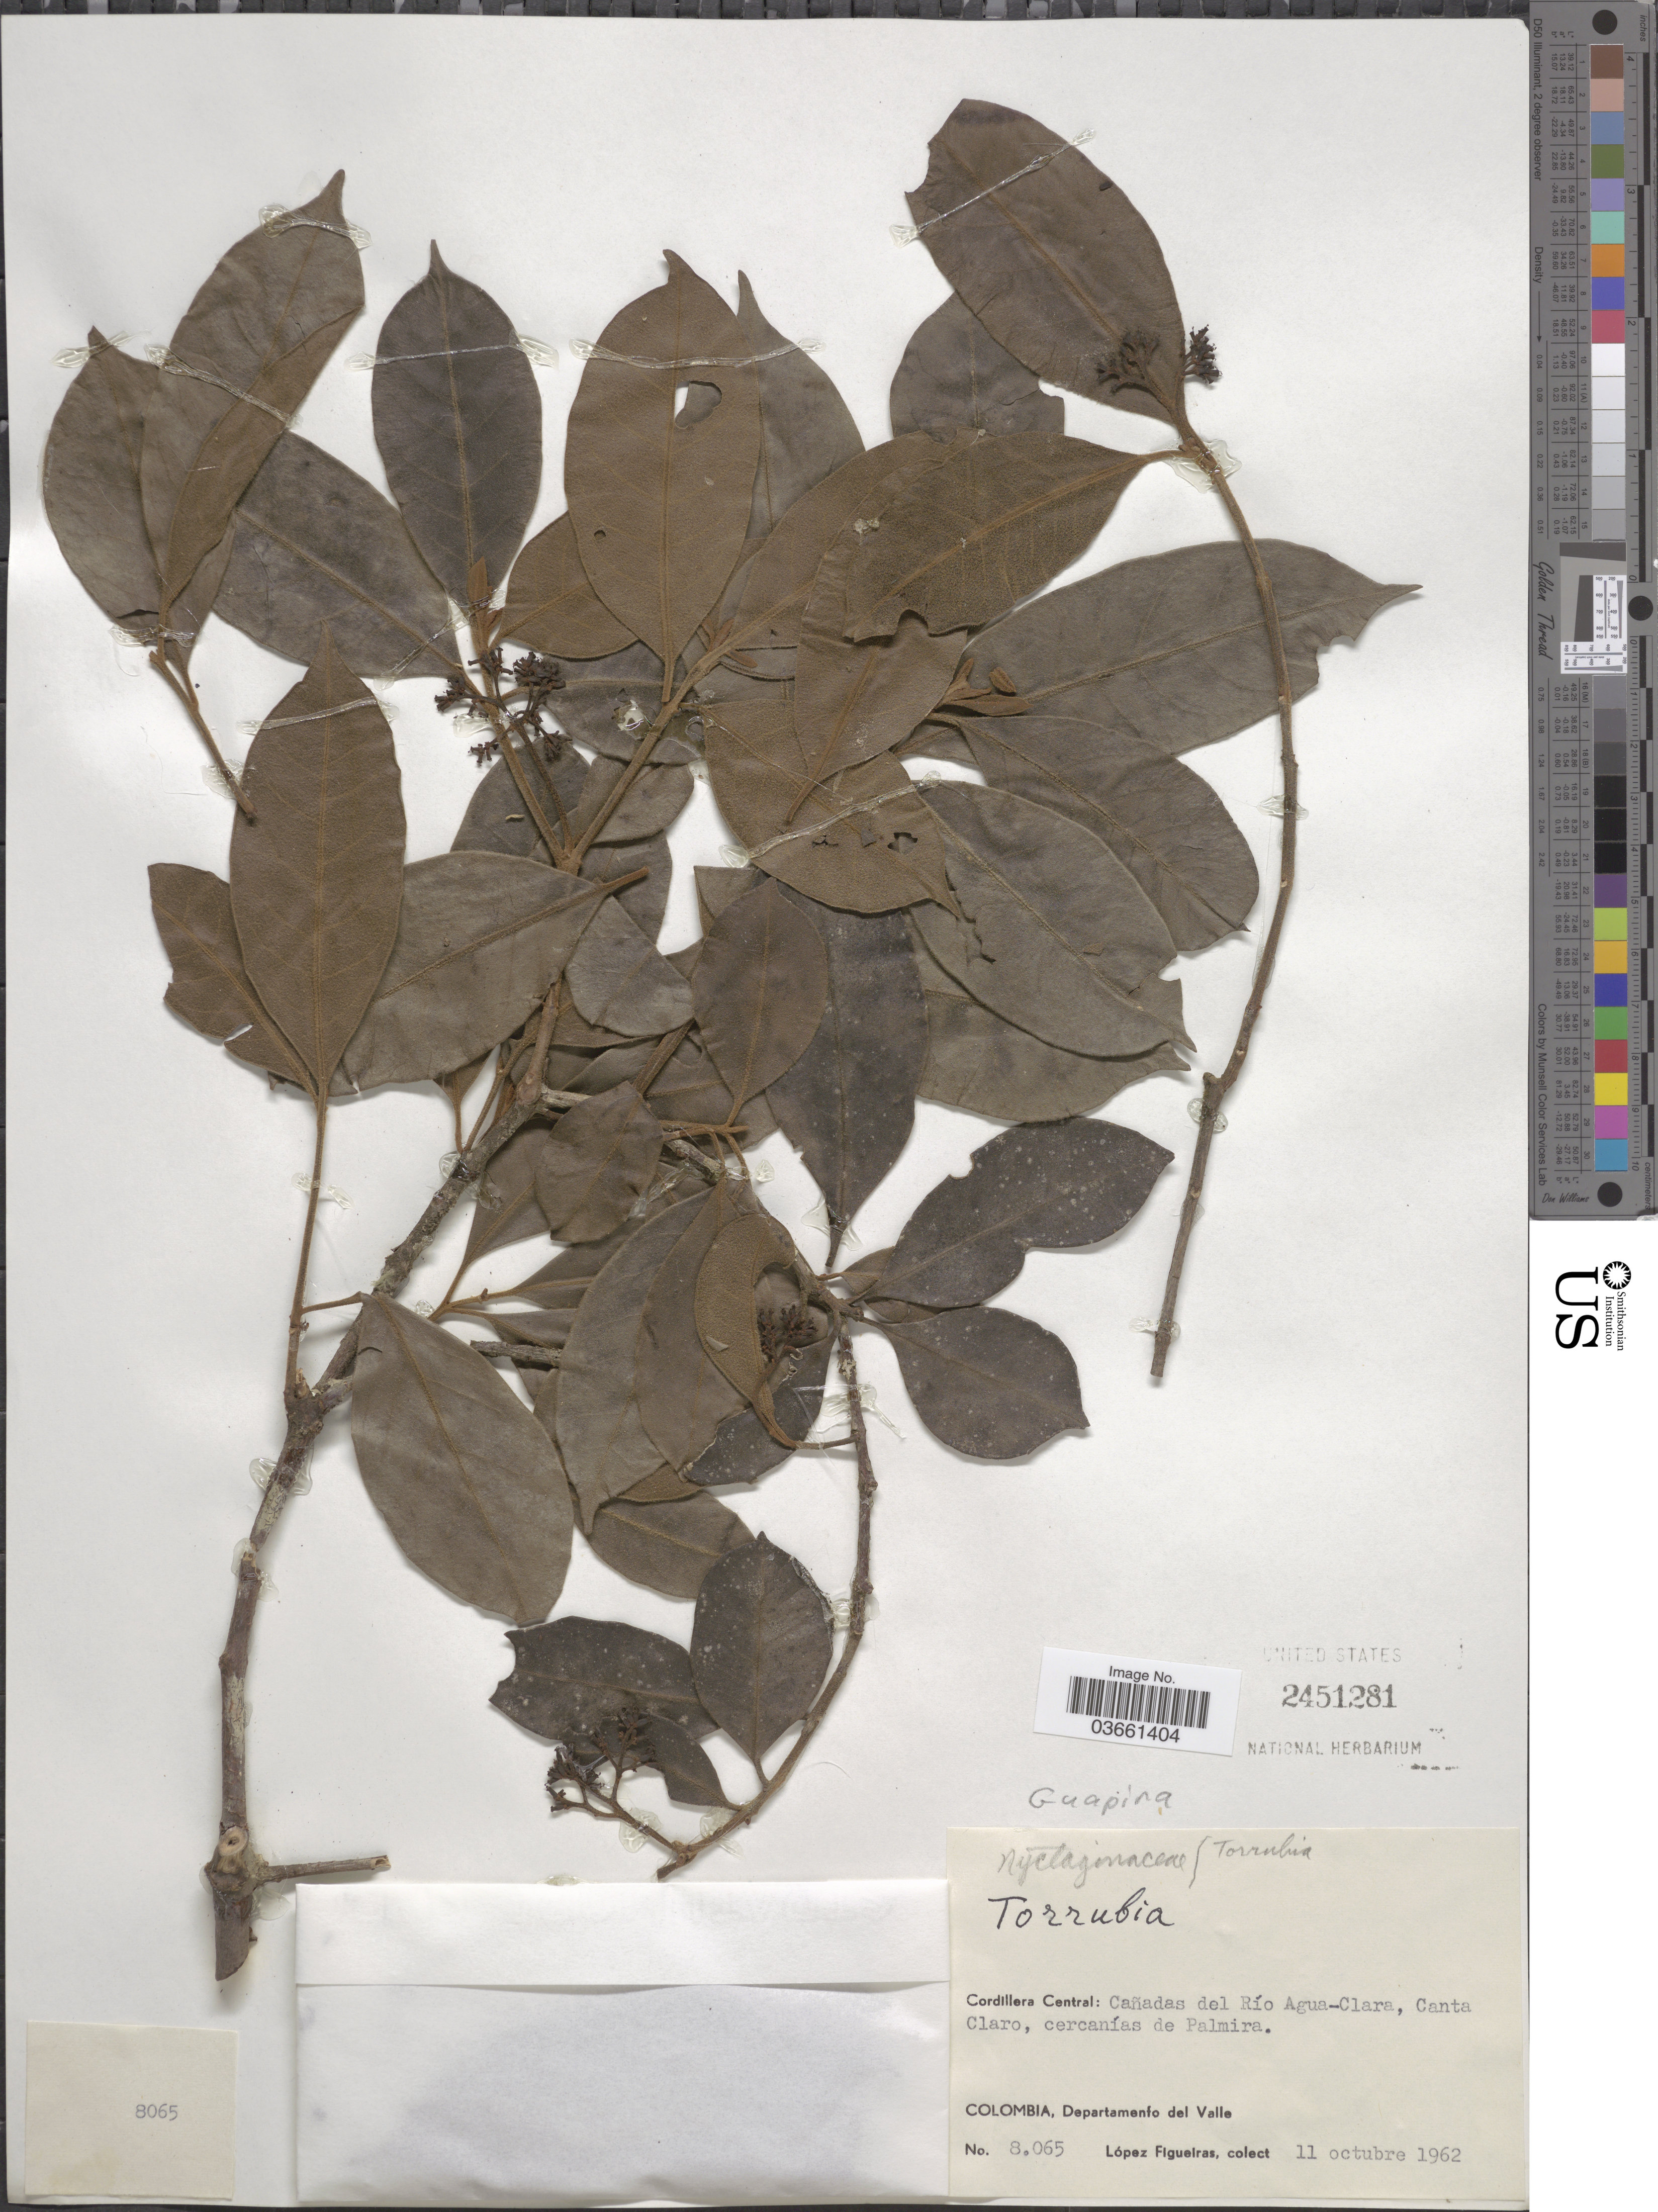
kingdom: Plantae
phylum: Tracheophyta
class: Magnoliopsida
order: Caryophyllales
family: Nyctaginaceae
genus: Guapira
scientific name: Guapira sp.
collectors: M. López Figueiras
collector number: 8065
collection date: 1962-10-11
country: Colombia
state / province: Valle del Cauca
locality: Cordillera Central: Cañadas del Río Agua-Clara, Canta Claro, cercanías de Palmira. Departamento del Valle.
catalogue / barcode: US 2451281